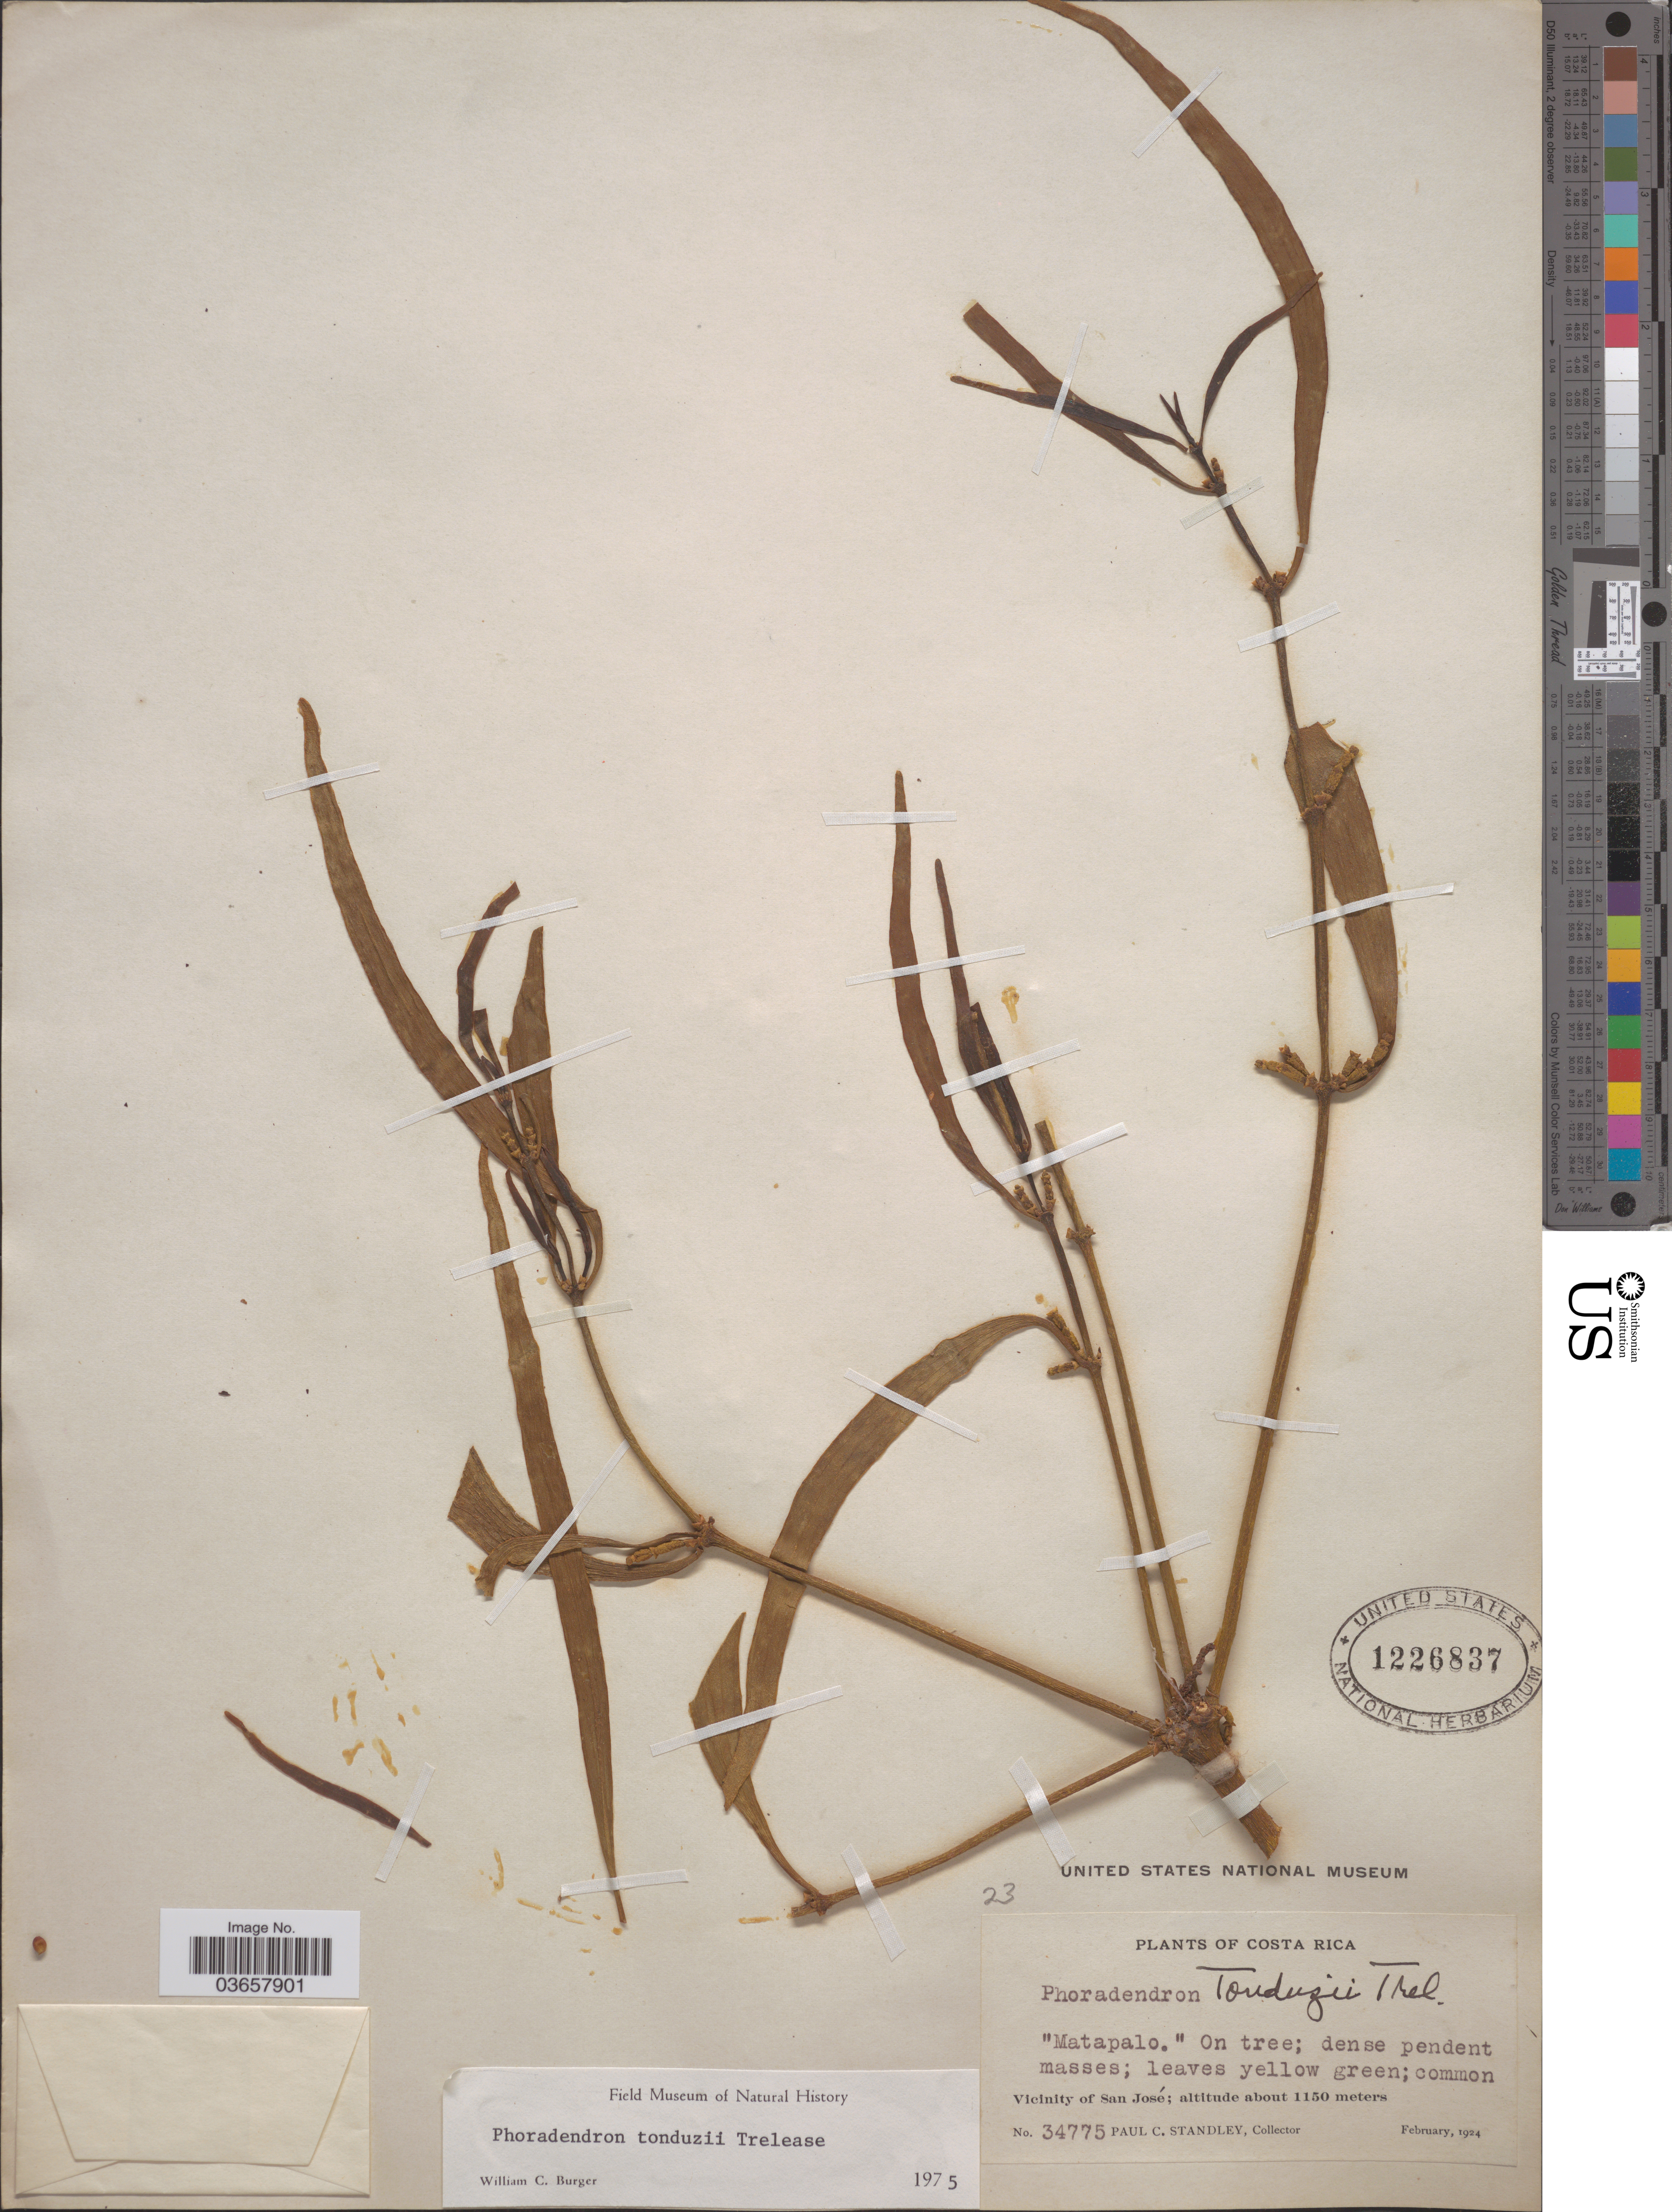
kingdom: Plantae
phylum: Tracheophyta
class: Magnoliopsida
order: Santalales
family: Viscaceae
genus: Phoradendron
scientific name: Phoradendron tonduzii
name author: Trel.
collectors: P. C. Standley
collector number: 34775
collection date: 1924-02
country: Costa Rica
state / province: San José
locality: Vicinity of San José.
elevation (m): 1150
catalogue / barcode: US 1226837